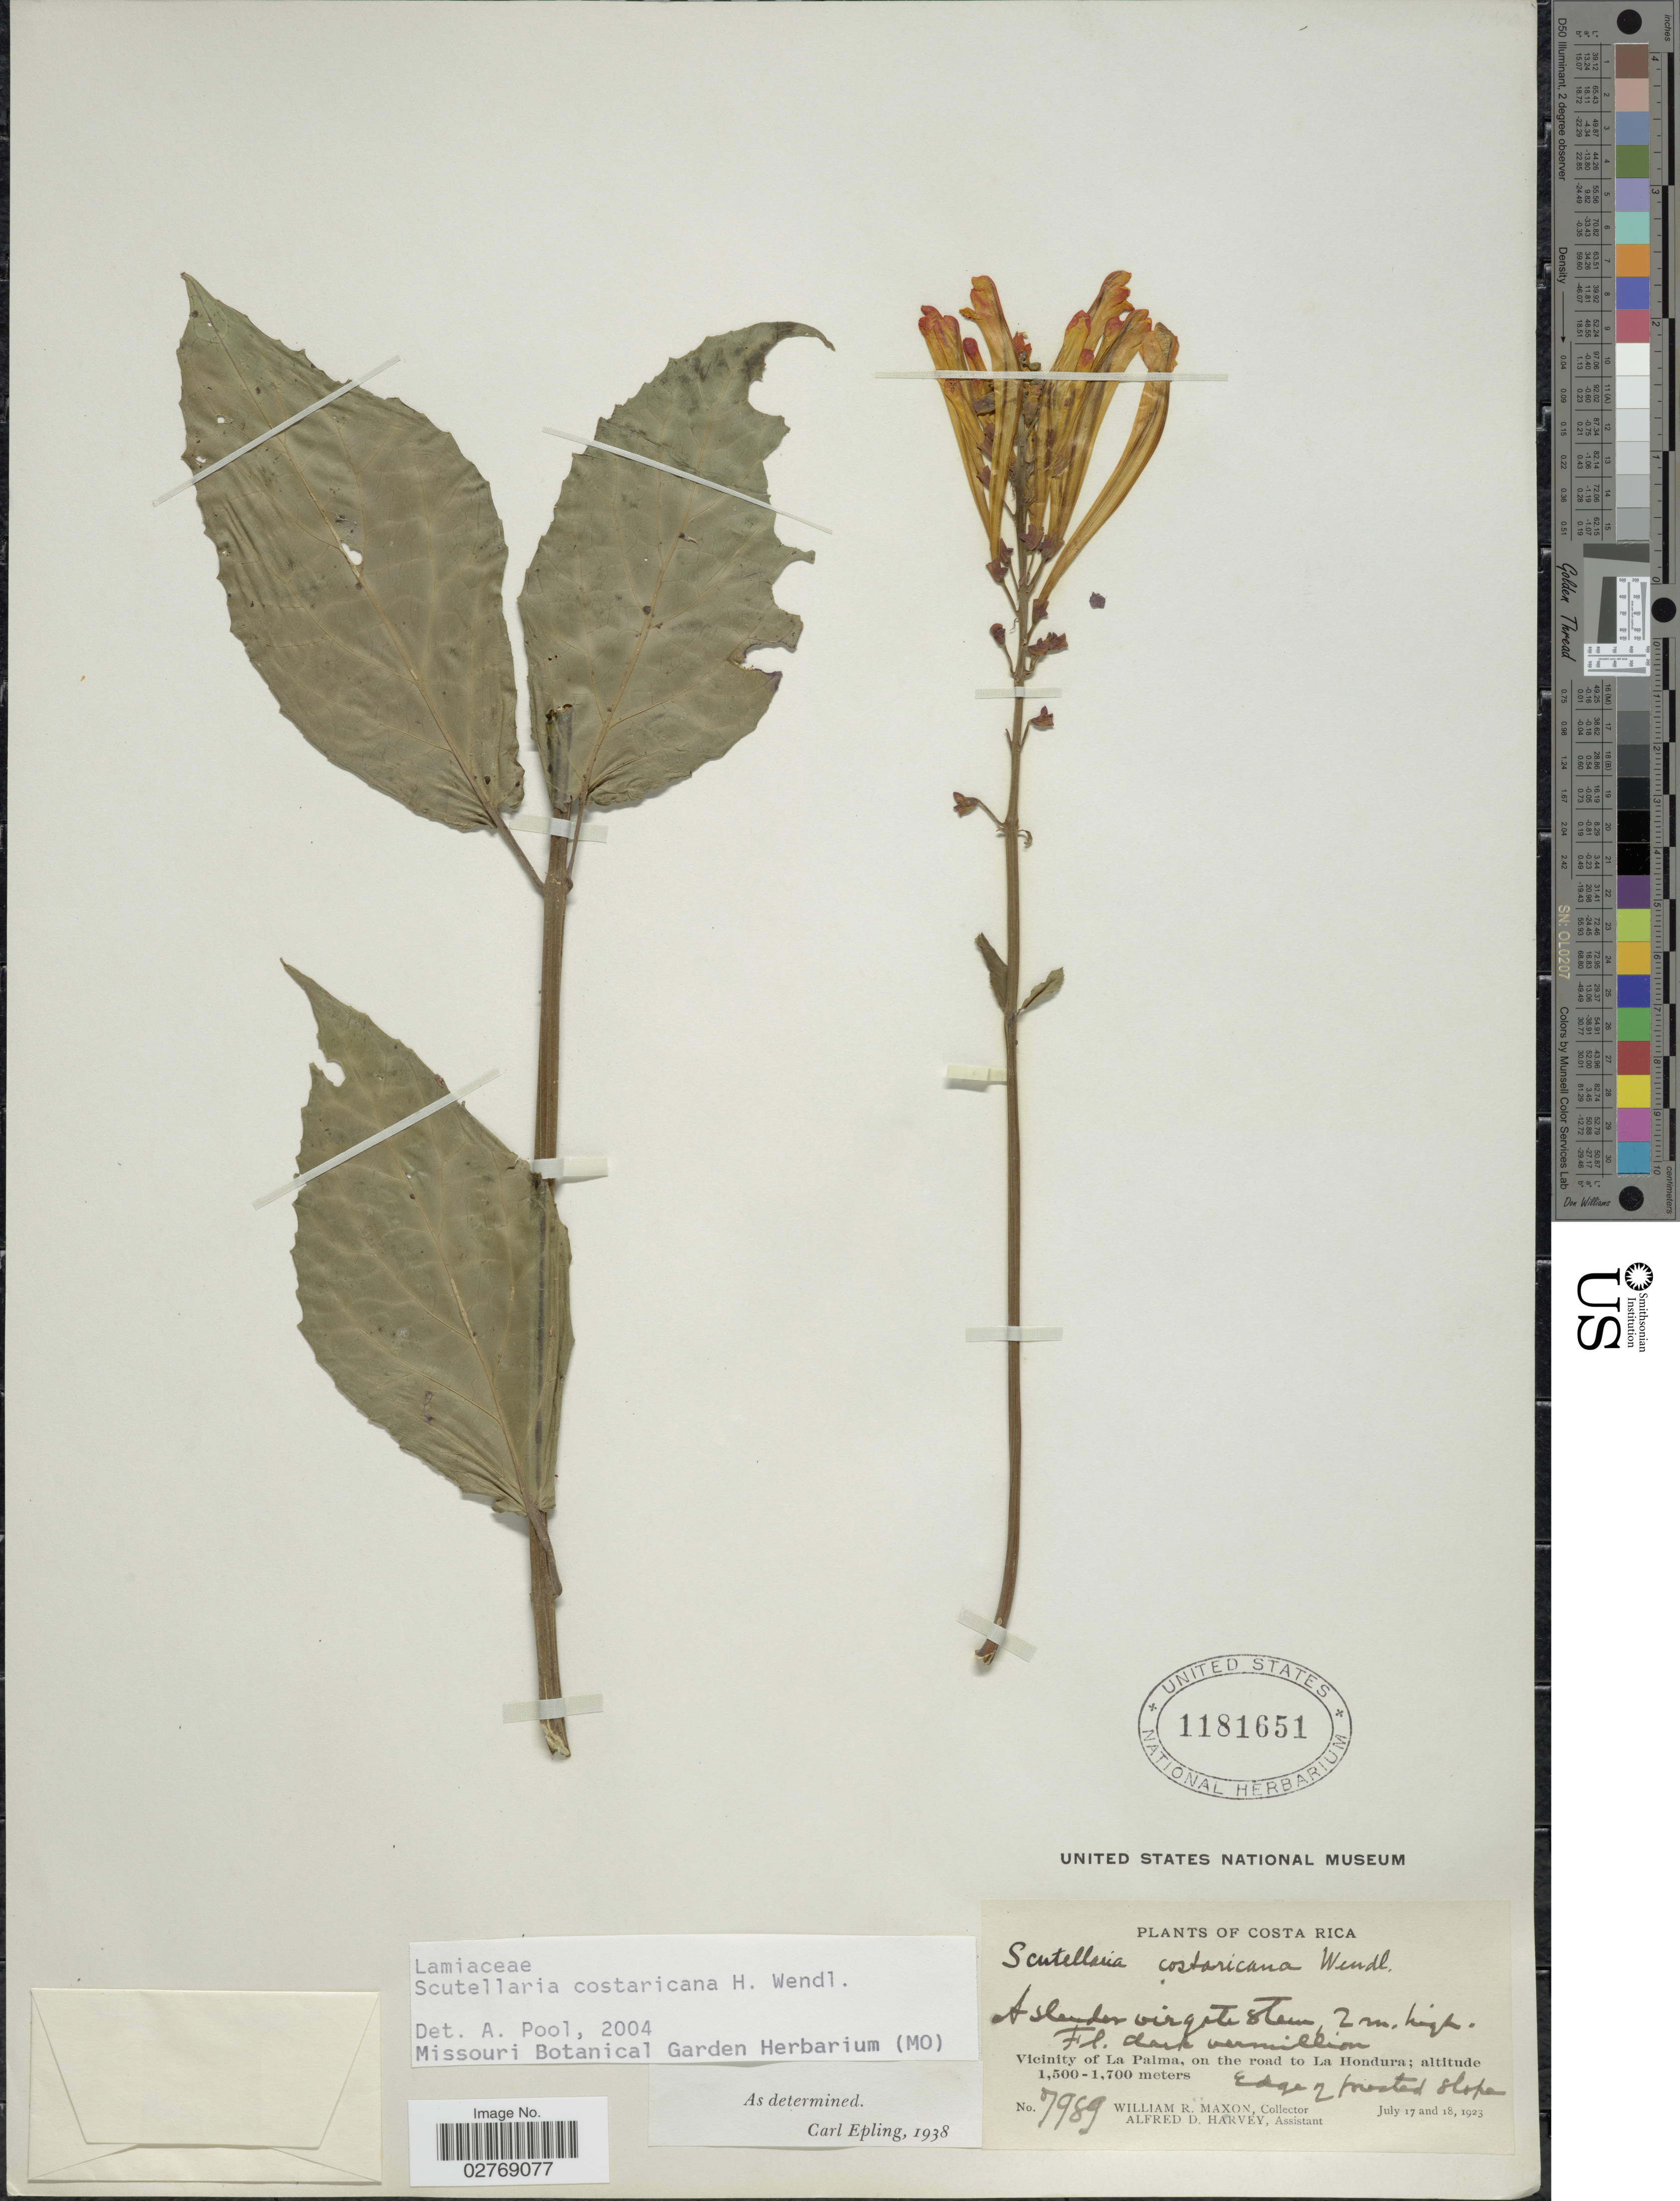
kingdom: Plantae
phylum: Tracheophyta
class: Magnoliopsida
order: Lamiales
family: Lamiaceae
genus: Scutellaria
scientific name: Scutellaria costaricana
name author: H. Wendl.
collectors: W. R. Maxon & A. D. Harvey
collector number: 7989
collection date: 1923-07-17/1923-07-18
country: Costa Rica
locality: Vicinity of La Palma, on the road to La Hondura, Edge 2 forested slope.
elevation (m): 1500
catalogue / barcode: US 1181651